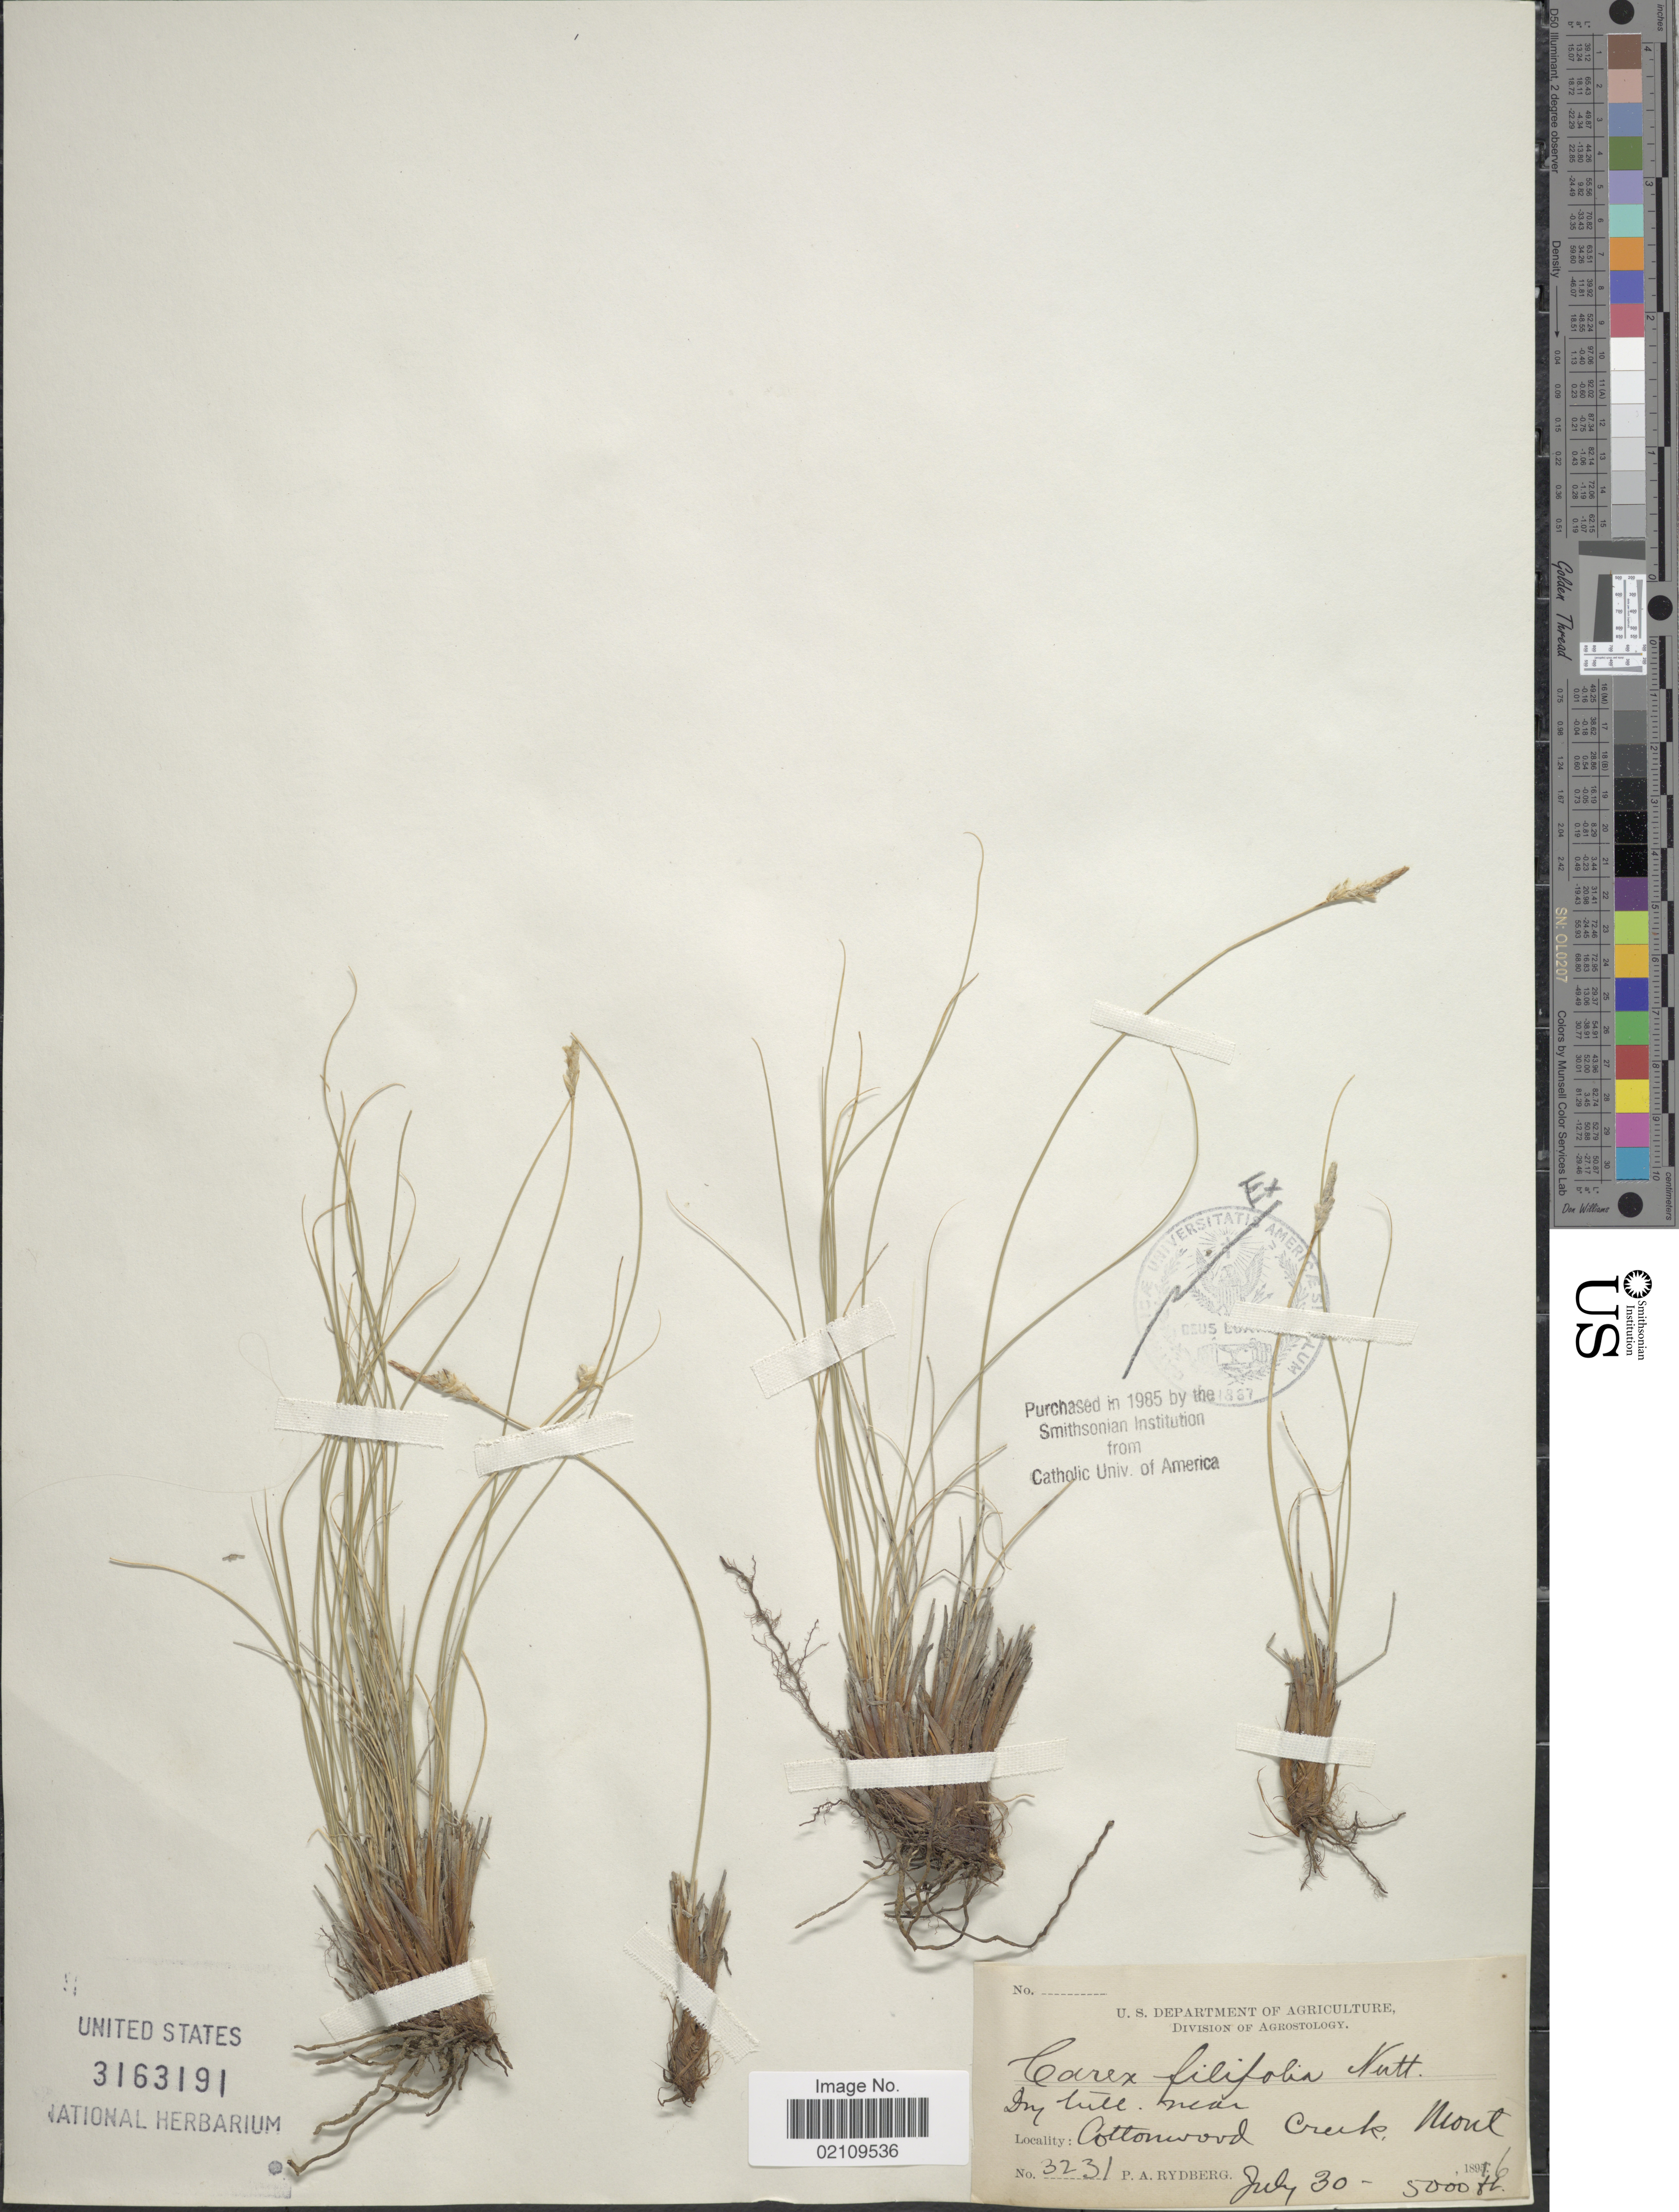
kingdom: Plantae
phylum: Tracheophyta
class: Liliopsida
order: Poales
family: Cyperaceae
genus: Carex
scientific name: Carex filifolia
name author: Nutt.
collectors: P. A. Rydberg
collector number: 3231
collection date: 1896-07-30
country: United States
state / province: Montana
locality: Dry hill near Cottonwood Creek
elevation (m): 1524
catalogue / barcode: US 3163191